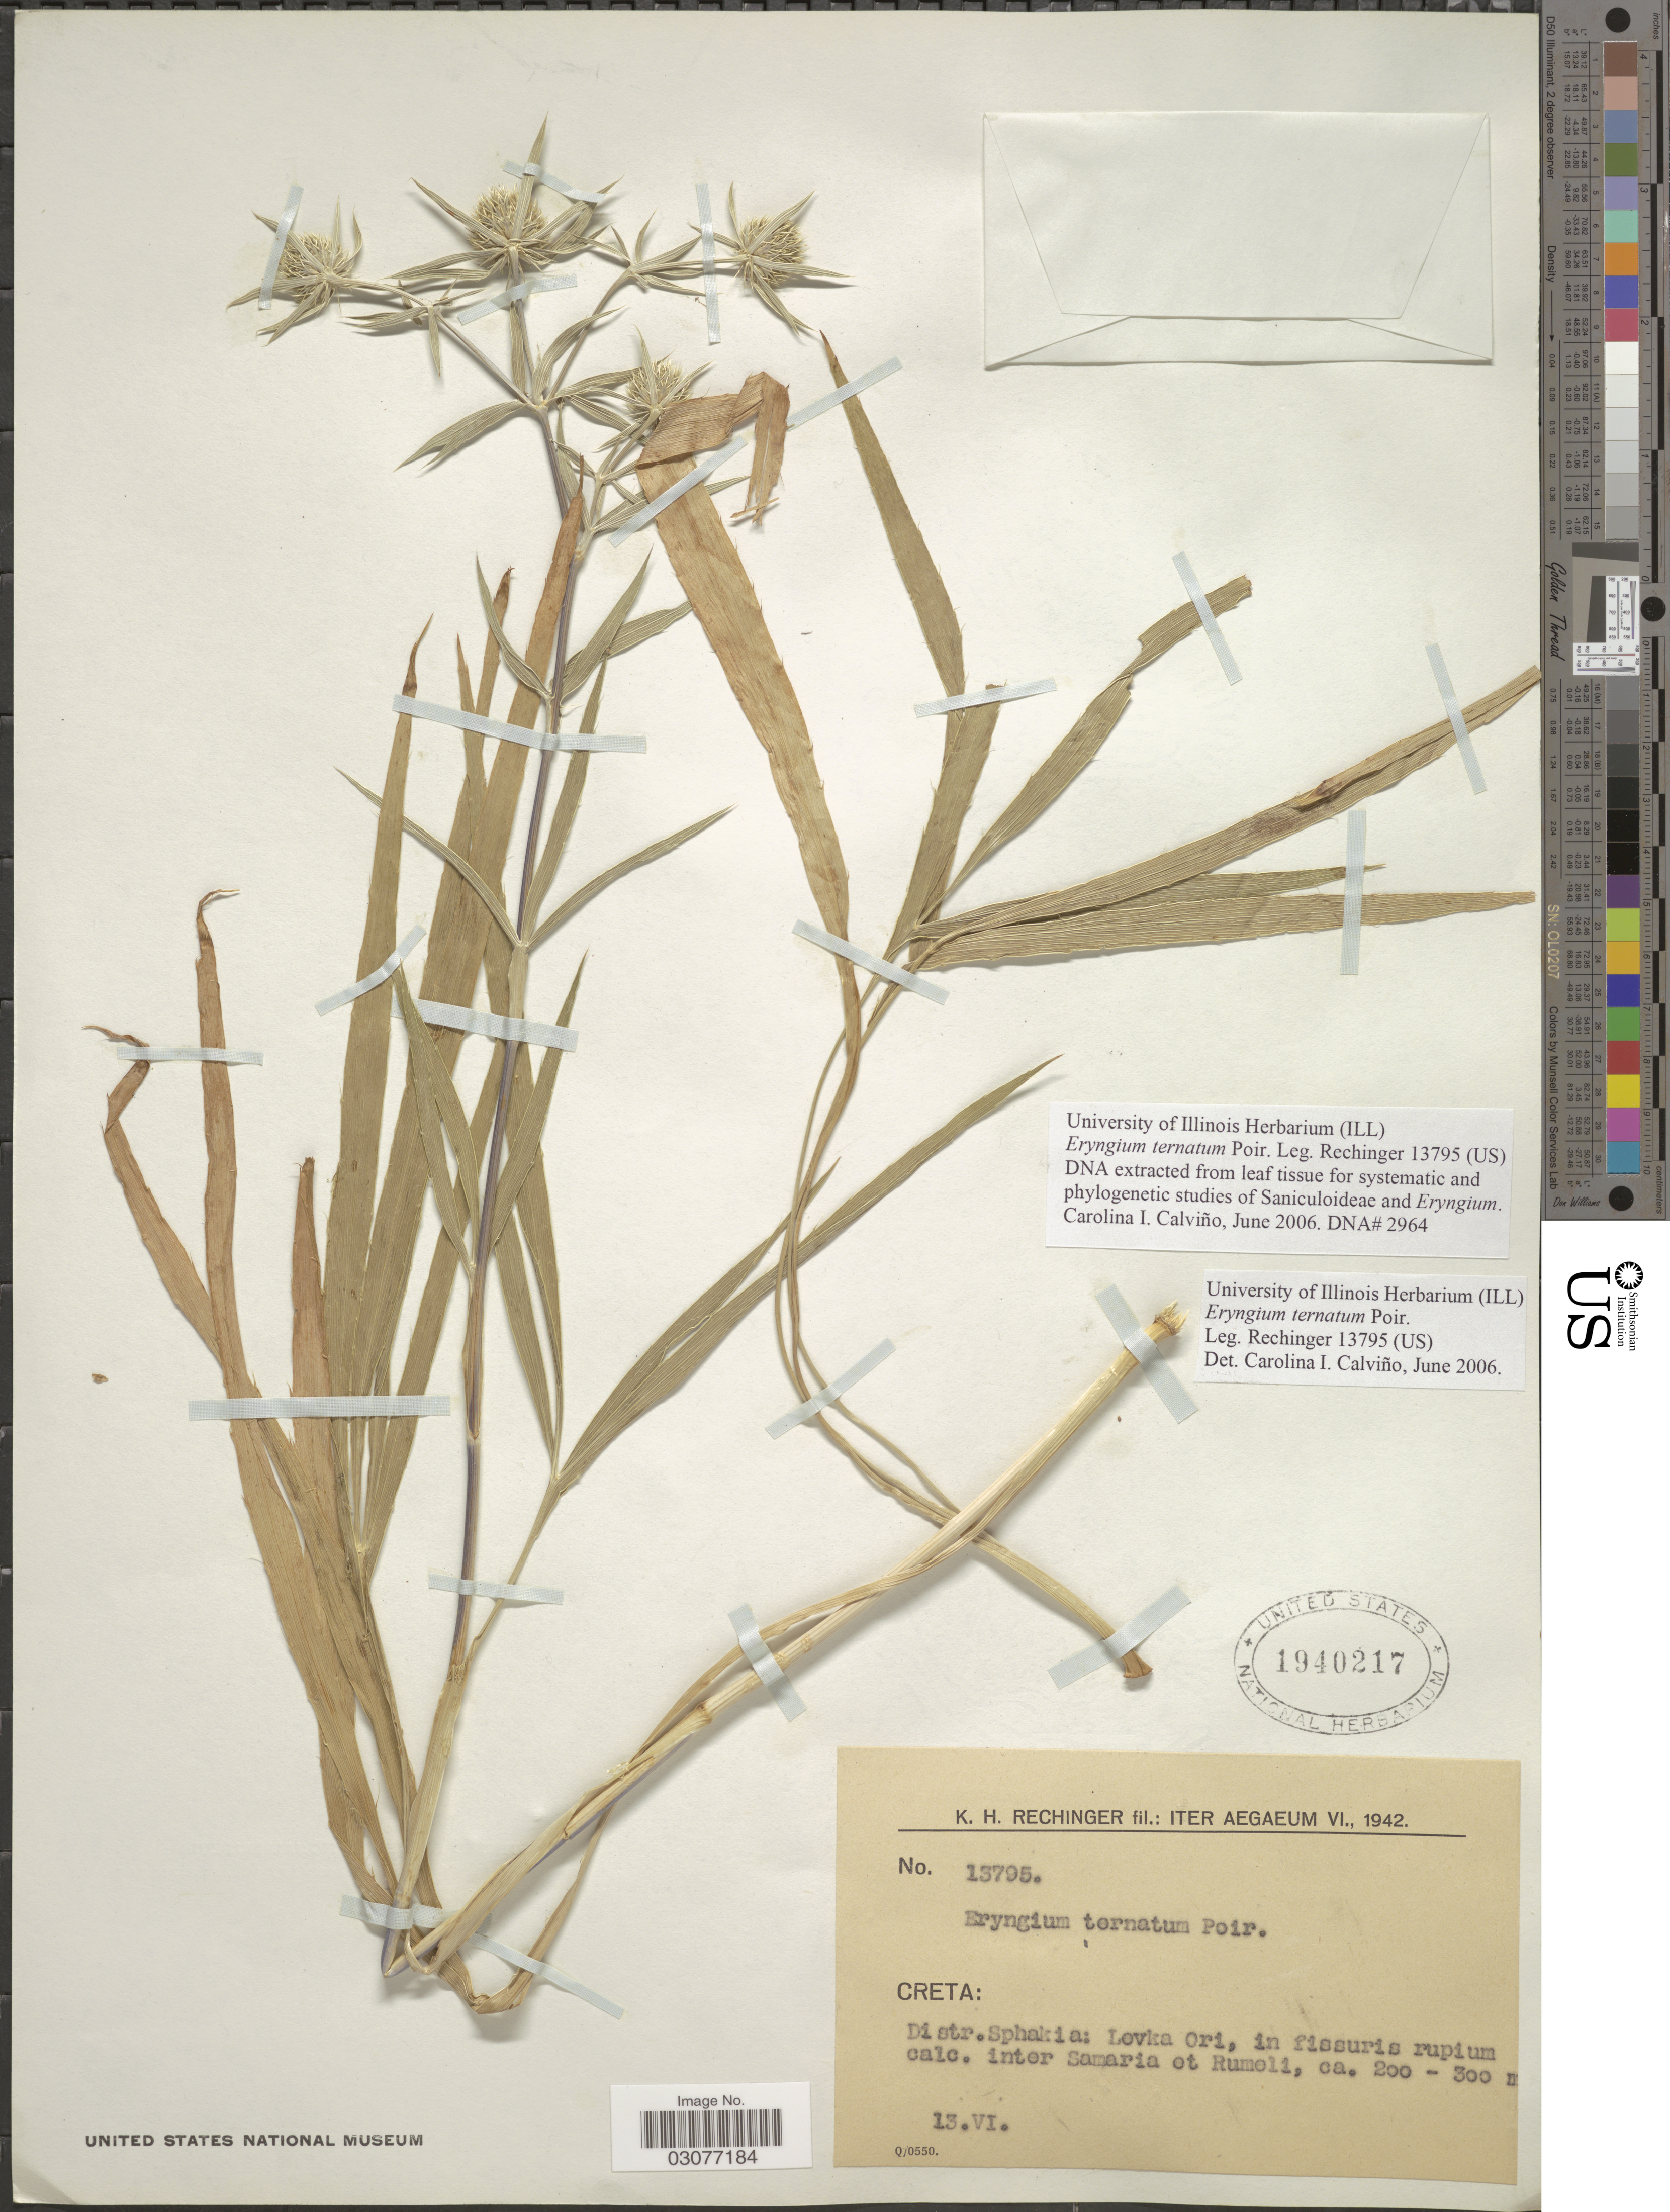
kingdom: Plantae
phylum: Tracheophyta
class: Magnoliopsida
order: Apiales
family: Apiaceae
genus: Eryngium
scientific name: Eryngium ternatum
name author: Poir.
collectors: K. H. Rechinger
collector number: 13795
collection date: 1942-06-13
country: Greece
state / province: Crete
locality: Aegaeum. Distr. Sphakia: Levka Ori, inter Samaria et Rumeli.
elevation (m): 200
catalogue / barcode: US 1940217